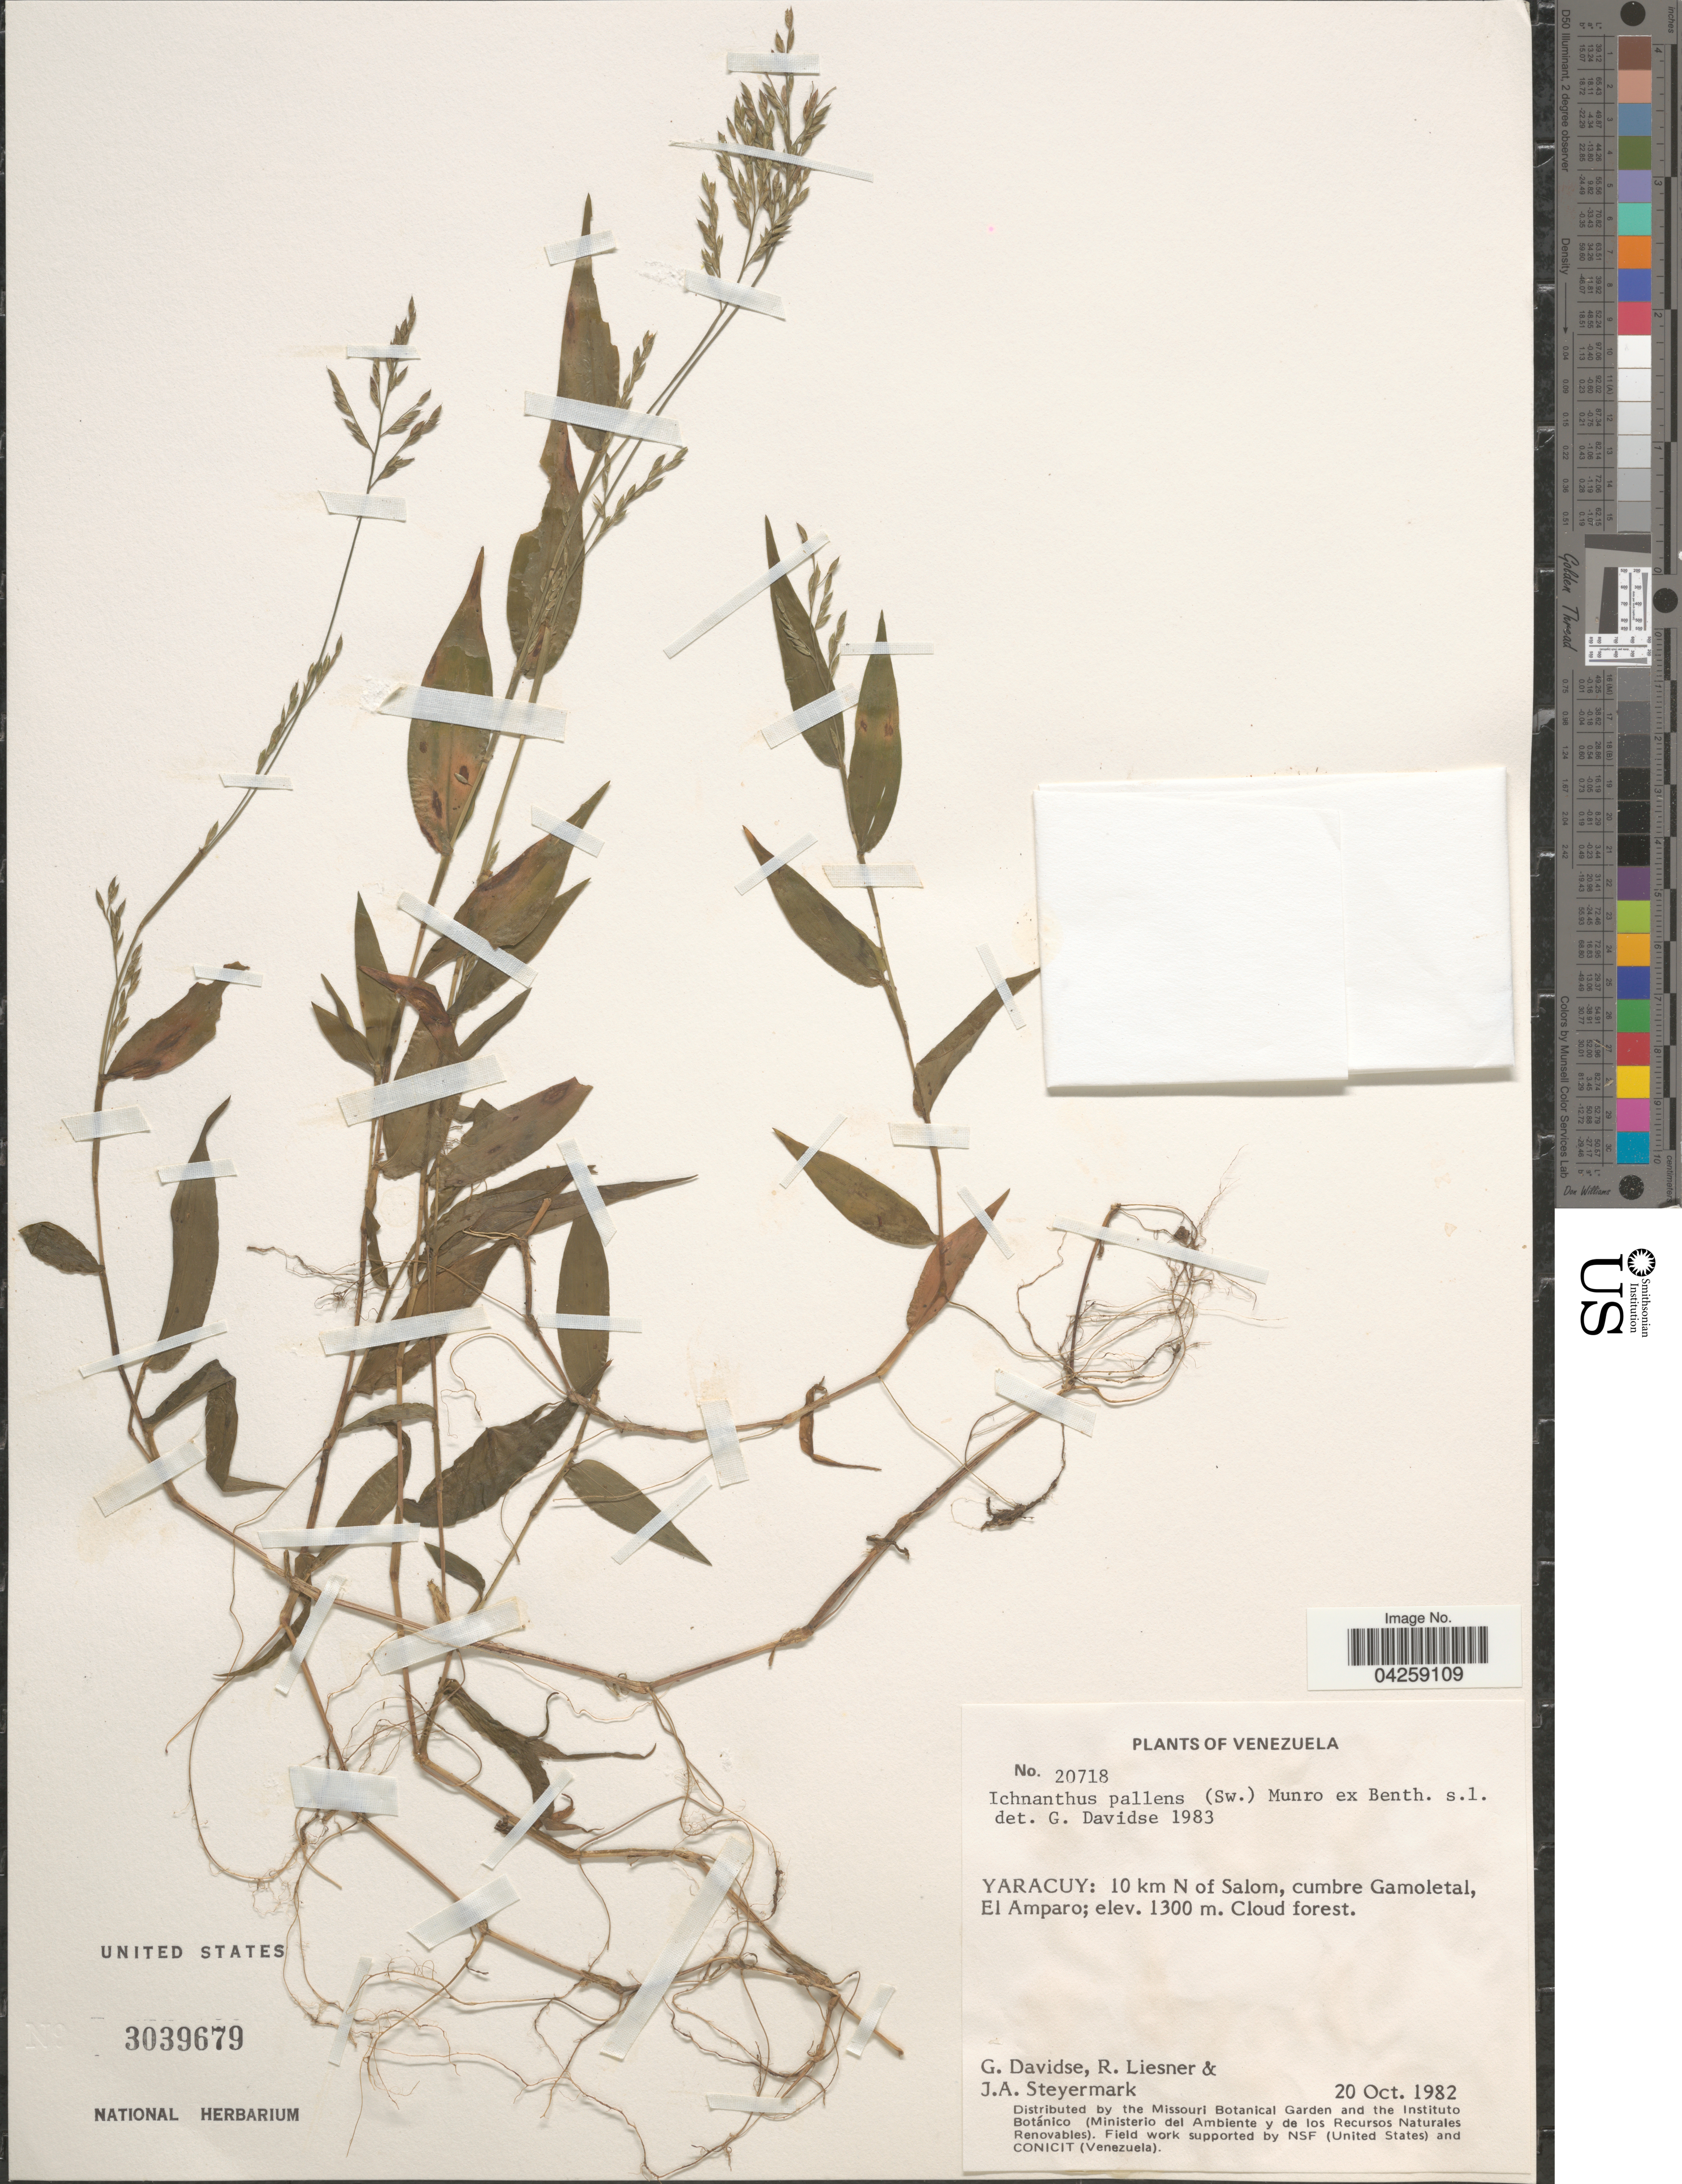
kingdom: Plantae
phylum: Tracheophyta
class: Liliopsida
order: Poales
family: Poaceae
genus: Ichnanthus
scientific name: Ichnanthus pallens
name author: (Sw.) Munro ex Benth.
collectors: G. Davidse, R. L. Liesner & J. Steyermark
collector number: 20718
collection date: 1982-10-20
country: Venezuela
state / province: Yaracuy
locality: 10 km N of Salom, cumbre Gamoletal, El Amparo.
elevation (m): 1300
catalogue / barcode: US 3039679